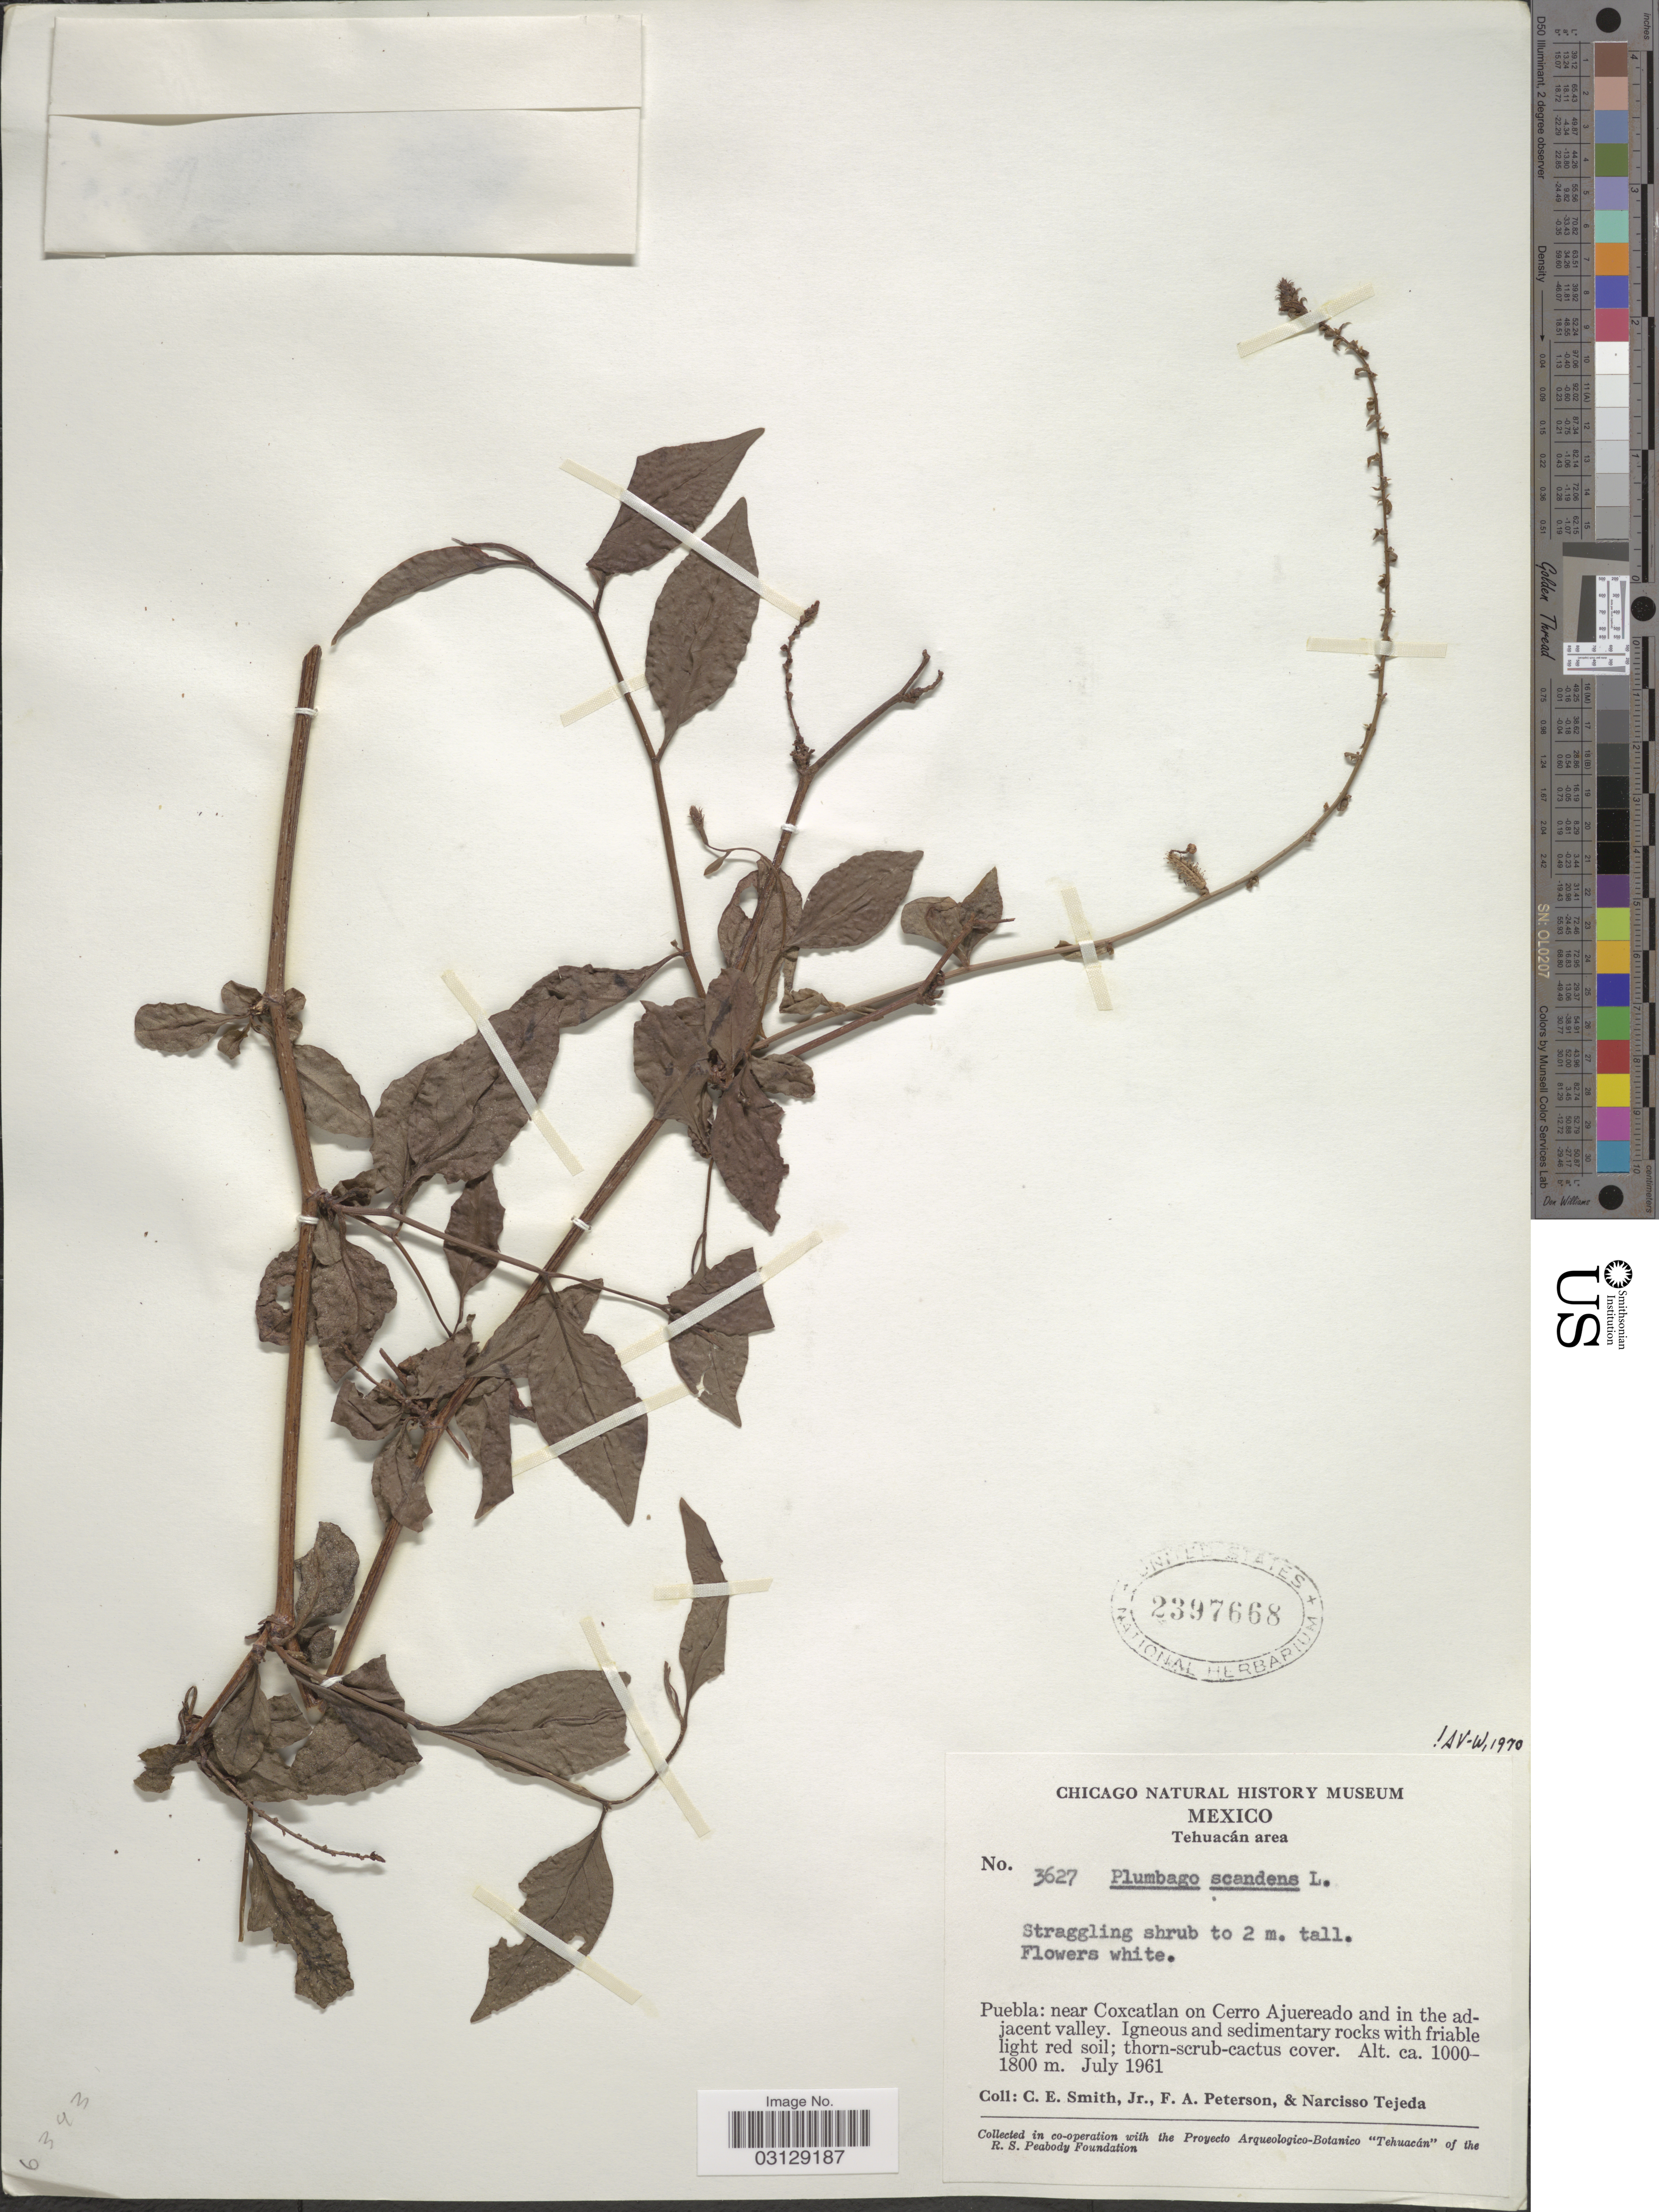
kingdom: Plantae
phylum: Tracheophyta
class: Magnoliopsida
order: Caryophyllales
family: Plumbaginaceae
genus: Plumbago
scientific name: Plumbago scandens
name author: L.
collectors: C. E. Smith Jr., F. A. Peterson & N. Tejeda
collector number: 3627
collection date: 1961-07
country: Mexico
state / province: Puebla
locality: Tehuacán area. Near Coxcatlan on Cerro Ajuereado and in the adjacent valley.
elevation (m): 1000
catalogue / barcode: US 2397668